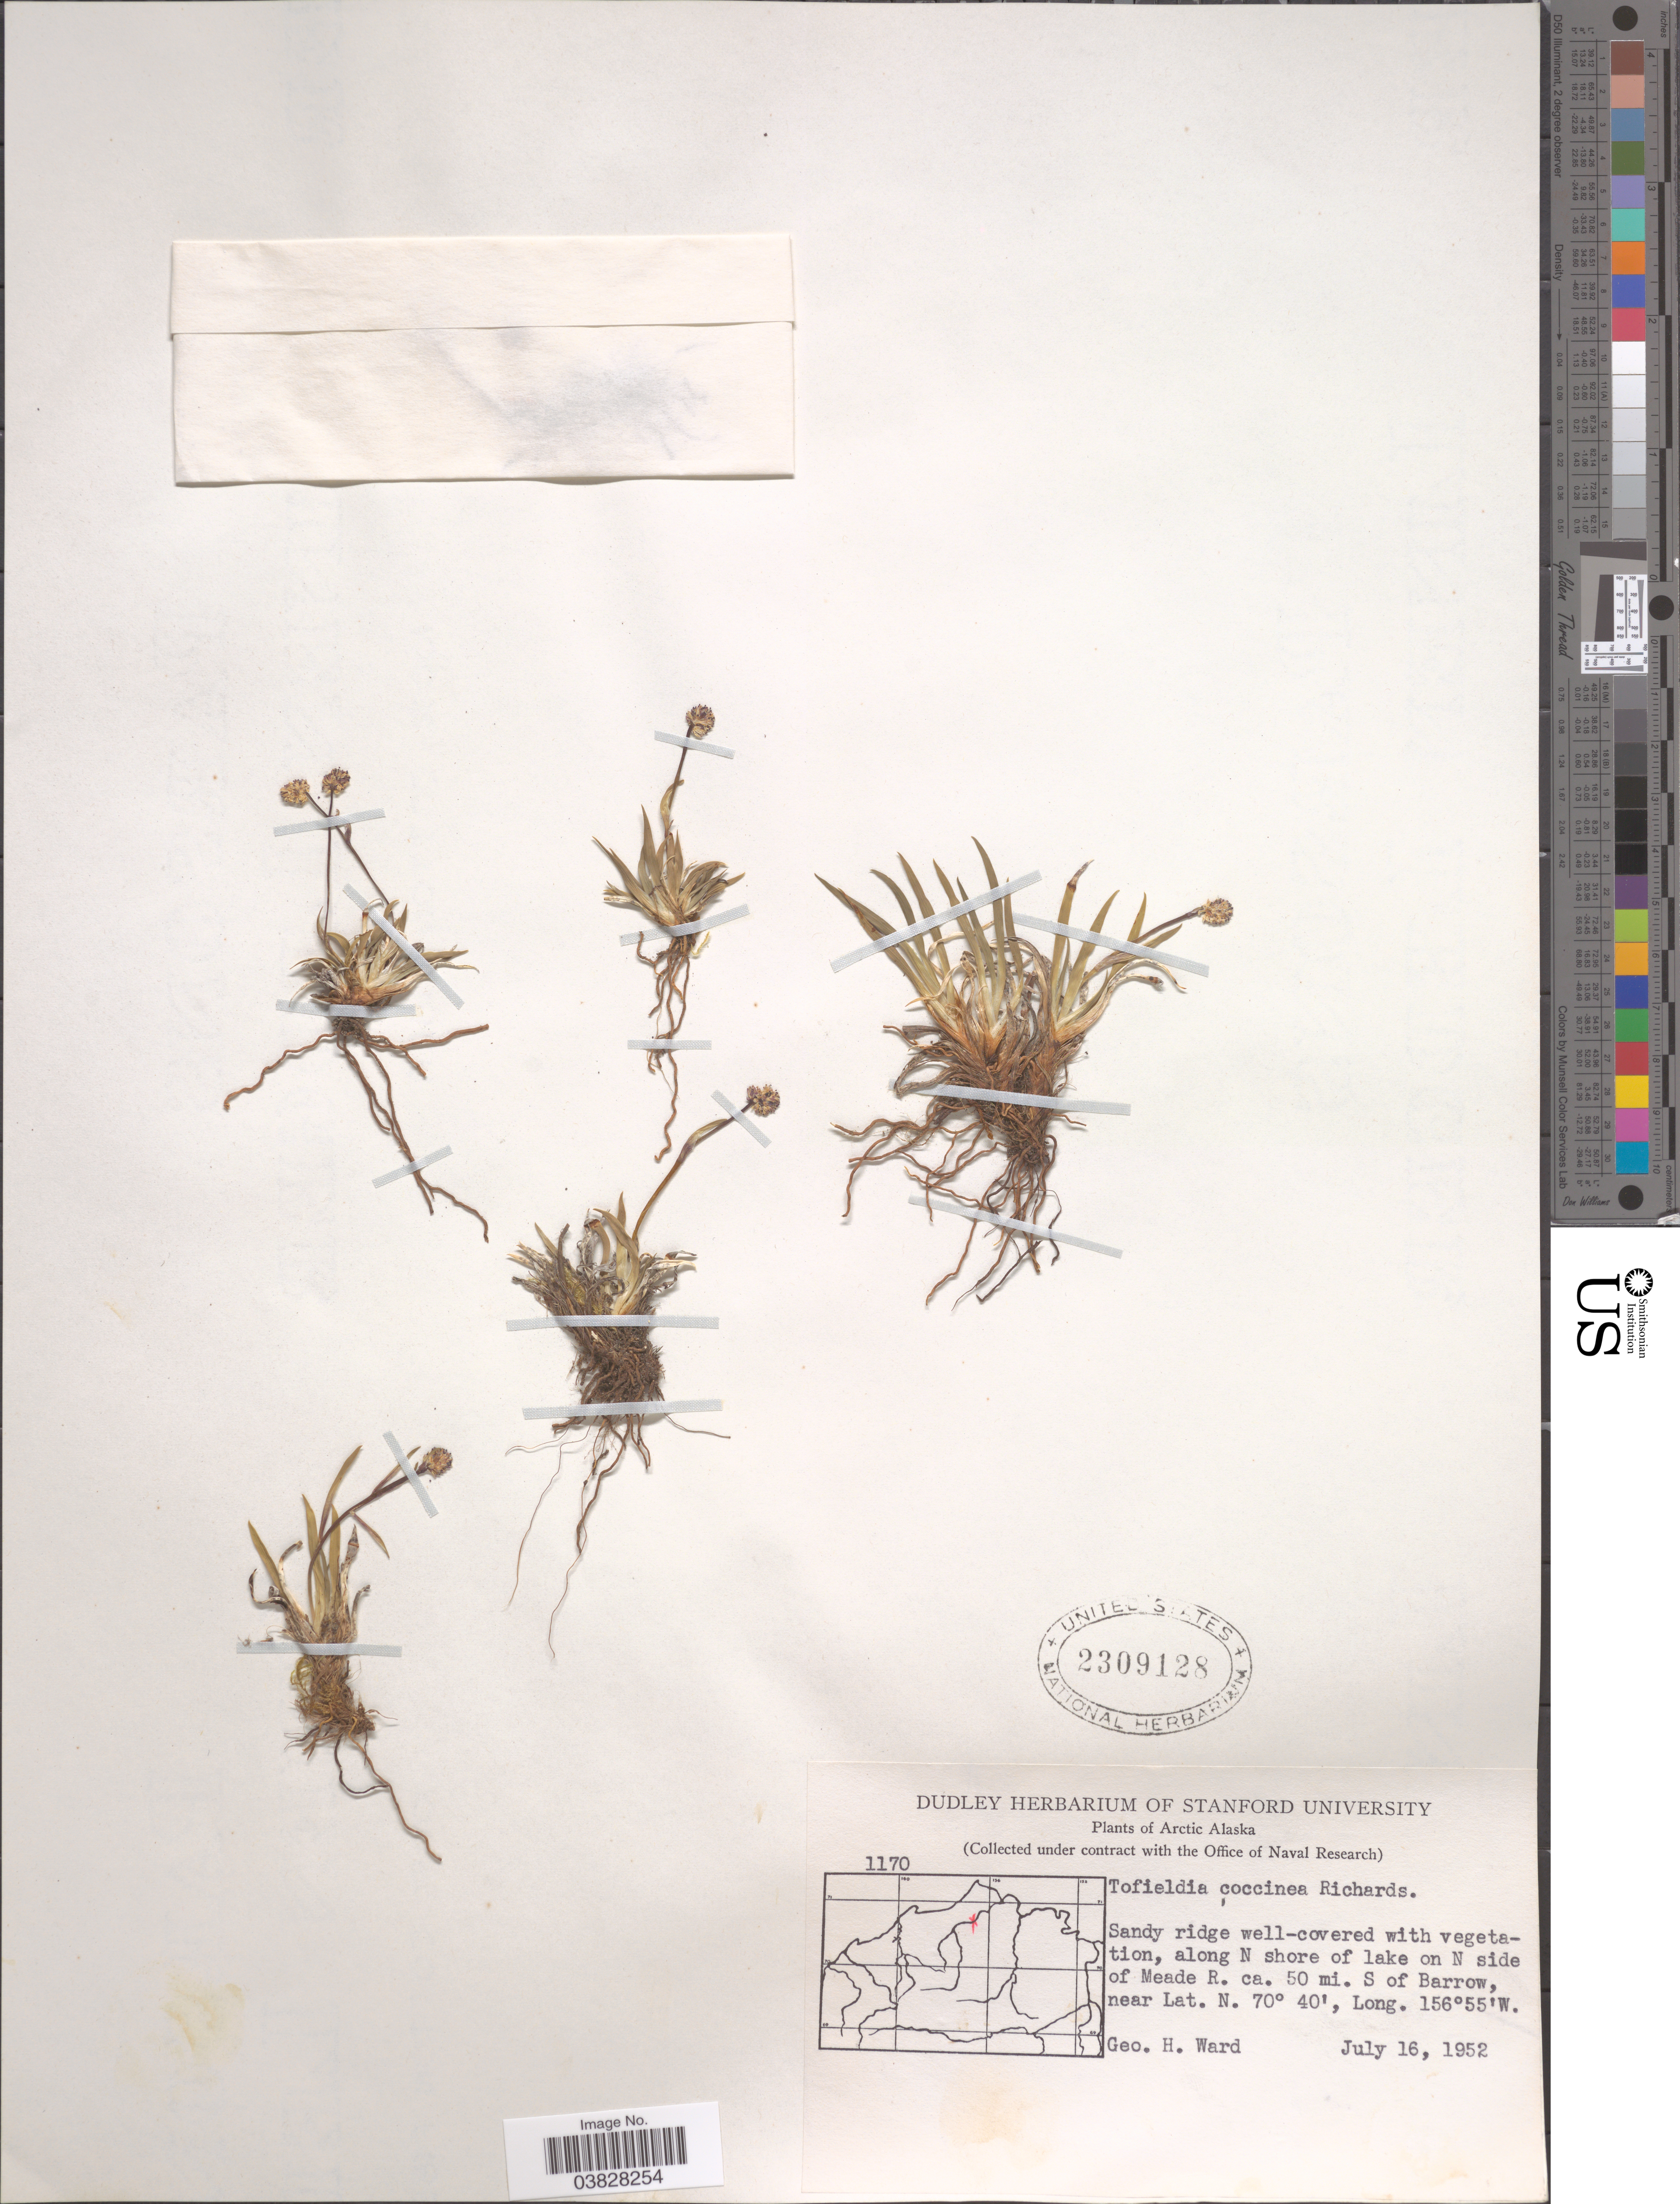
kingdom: Plantae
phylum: Tracheophyta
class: Liliopsida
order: Alismatales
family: Tofieldiaceae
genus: Tofieldia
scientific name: Tofieldia coccinea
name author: Richardson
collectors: G. H. Ward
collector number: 1170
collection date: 1952-07-16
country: United States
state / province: Alaska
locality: Arctic Alaska. Along N shore of lake on N side of Meade R. ca. 50 mi. S of Barrow.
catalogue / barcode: US 2309128